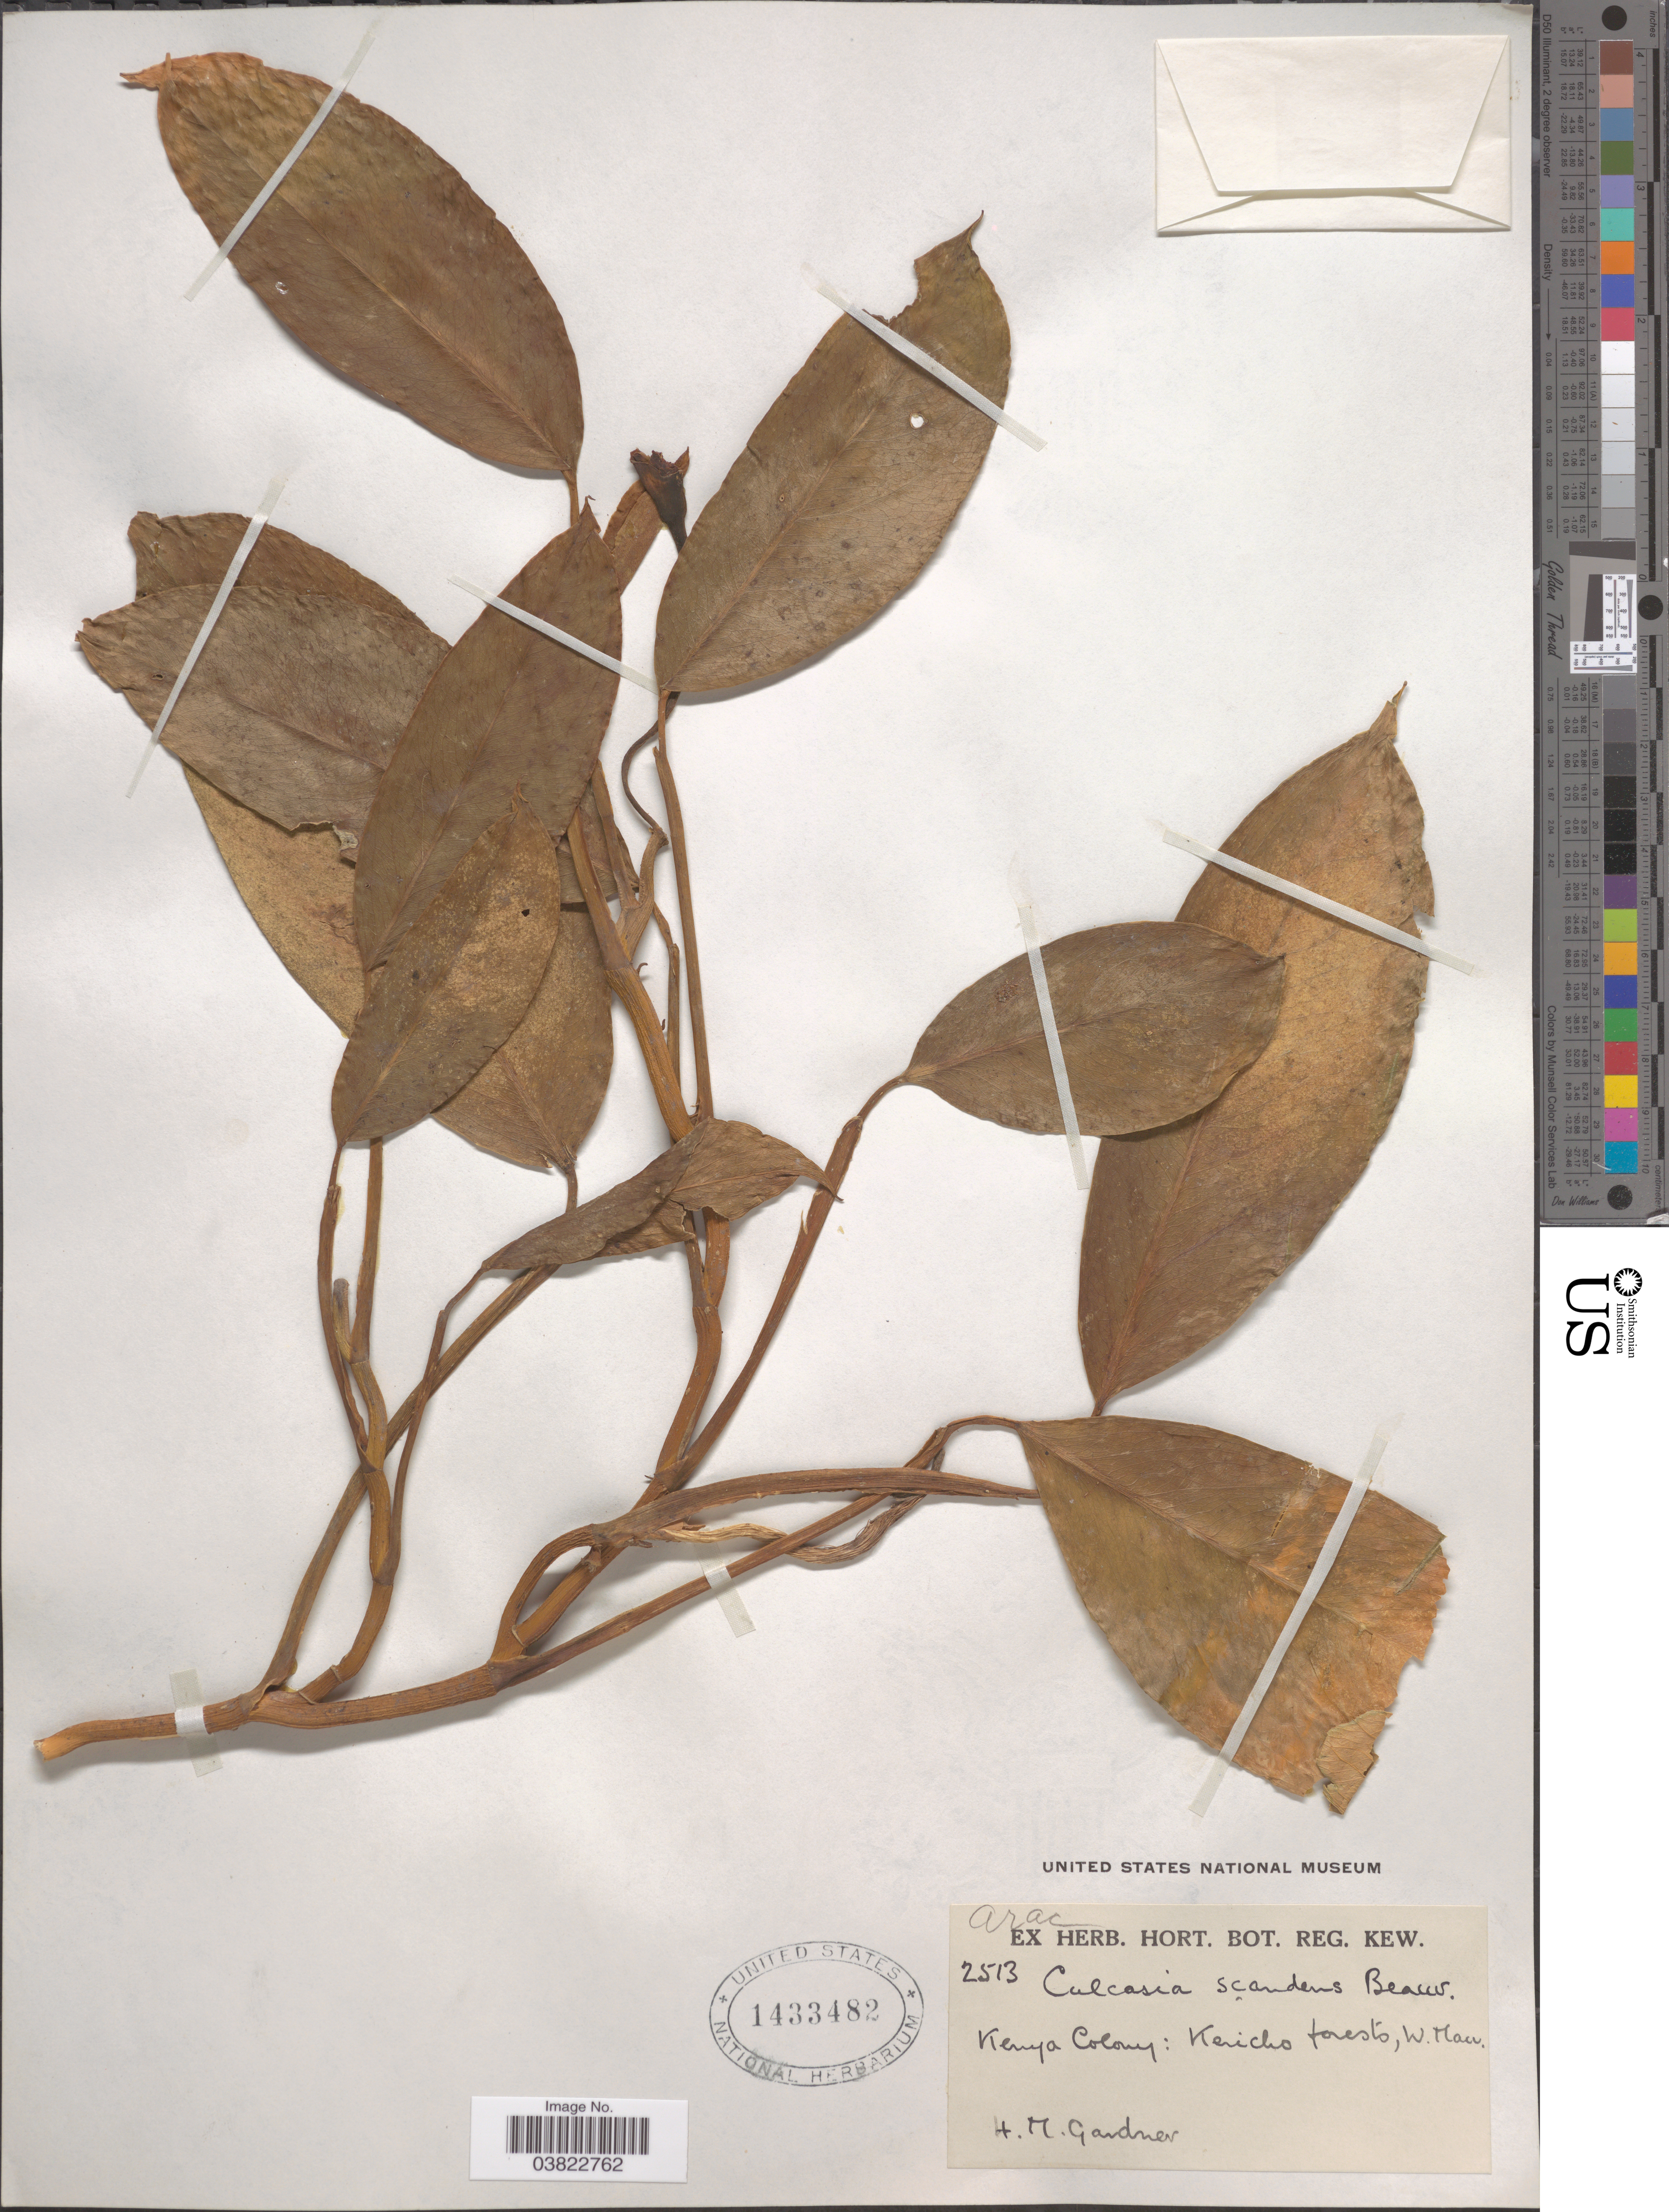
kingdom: Plantae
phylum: Tracheophyta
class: Liliopsida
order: Alismatales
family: Araceae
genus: Culcasia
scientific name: Culcasia scandens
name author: P. Beauv.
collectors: H. M. Gardner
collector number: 2513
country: Kenya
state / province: Kericho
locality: Kenya Colony: Kericho forests, W. maw [interpreted].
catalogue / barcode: US 1433482